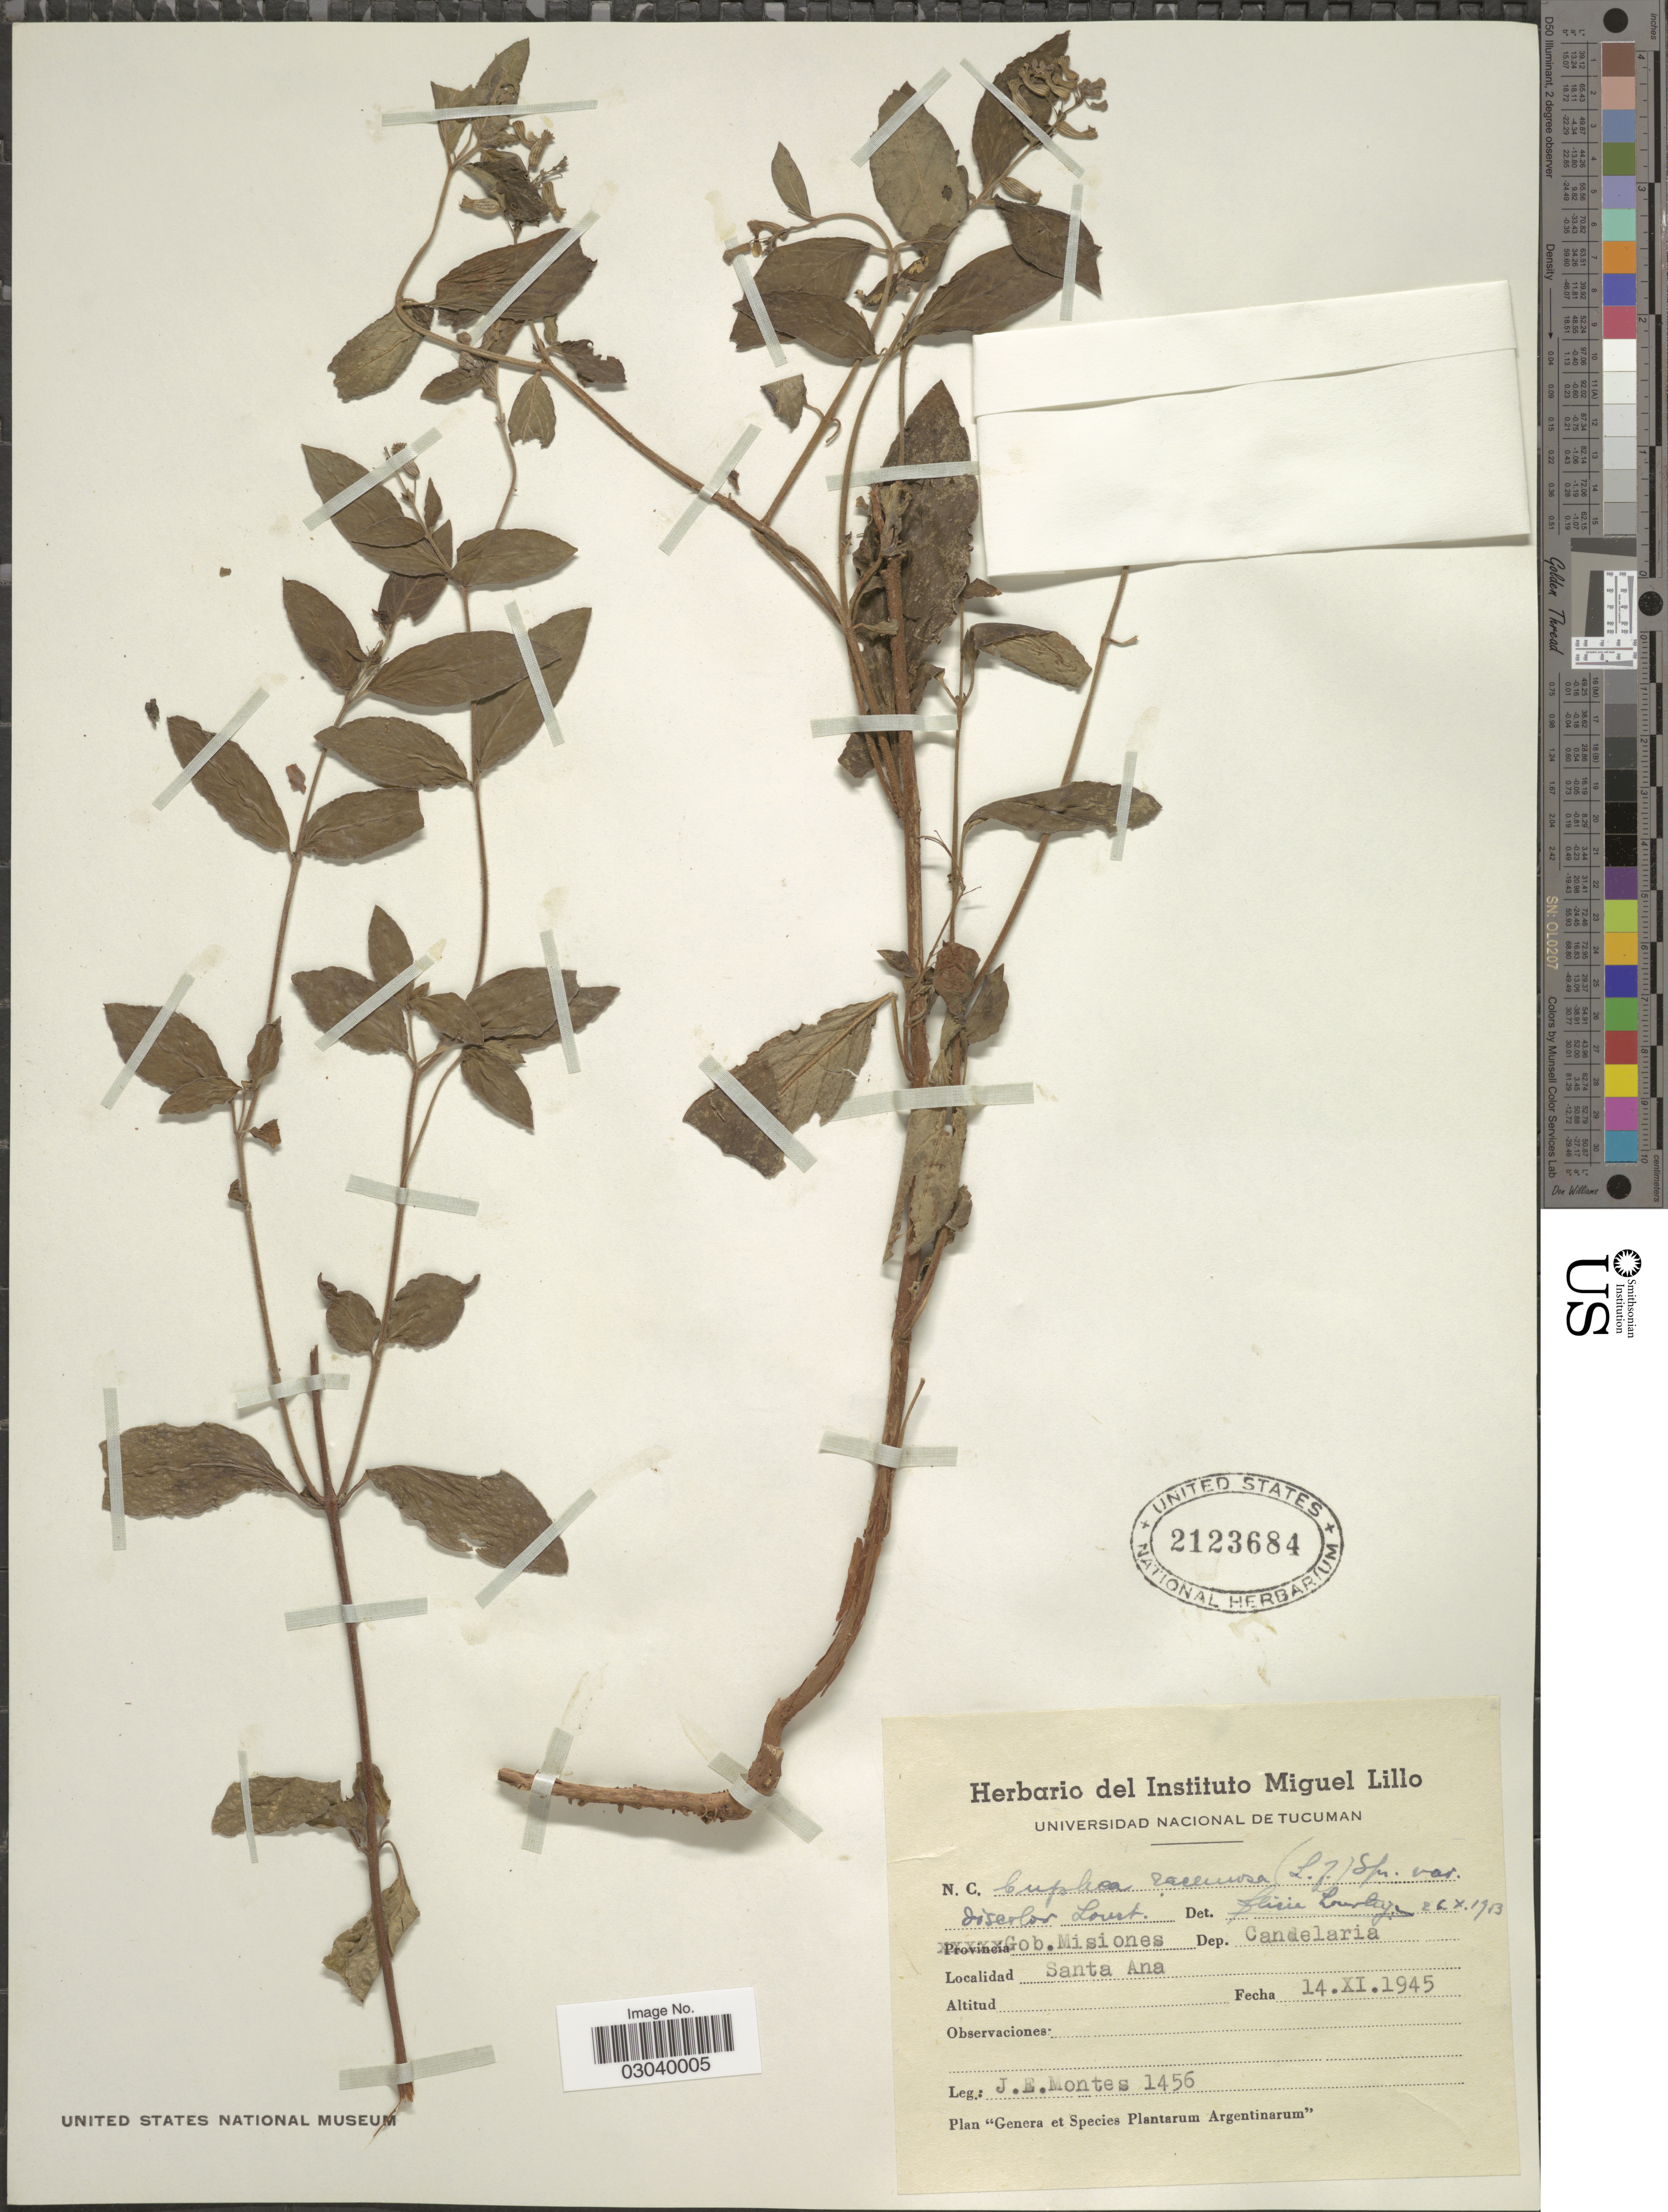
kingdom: Plantae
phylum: Tracheophyta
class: Magnoliopsida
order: Myrtales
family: Lythraceae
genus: Cuphea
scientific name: Cuphea racemosa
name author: (L. f.) Spreng.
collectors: J. E. Montes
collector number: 1456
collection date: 1945-11-14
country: Argentina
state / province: Misiones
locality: Gob. Misiones. Dep. Candelaria, Santa Ana.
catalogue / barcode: US 2123684